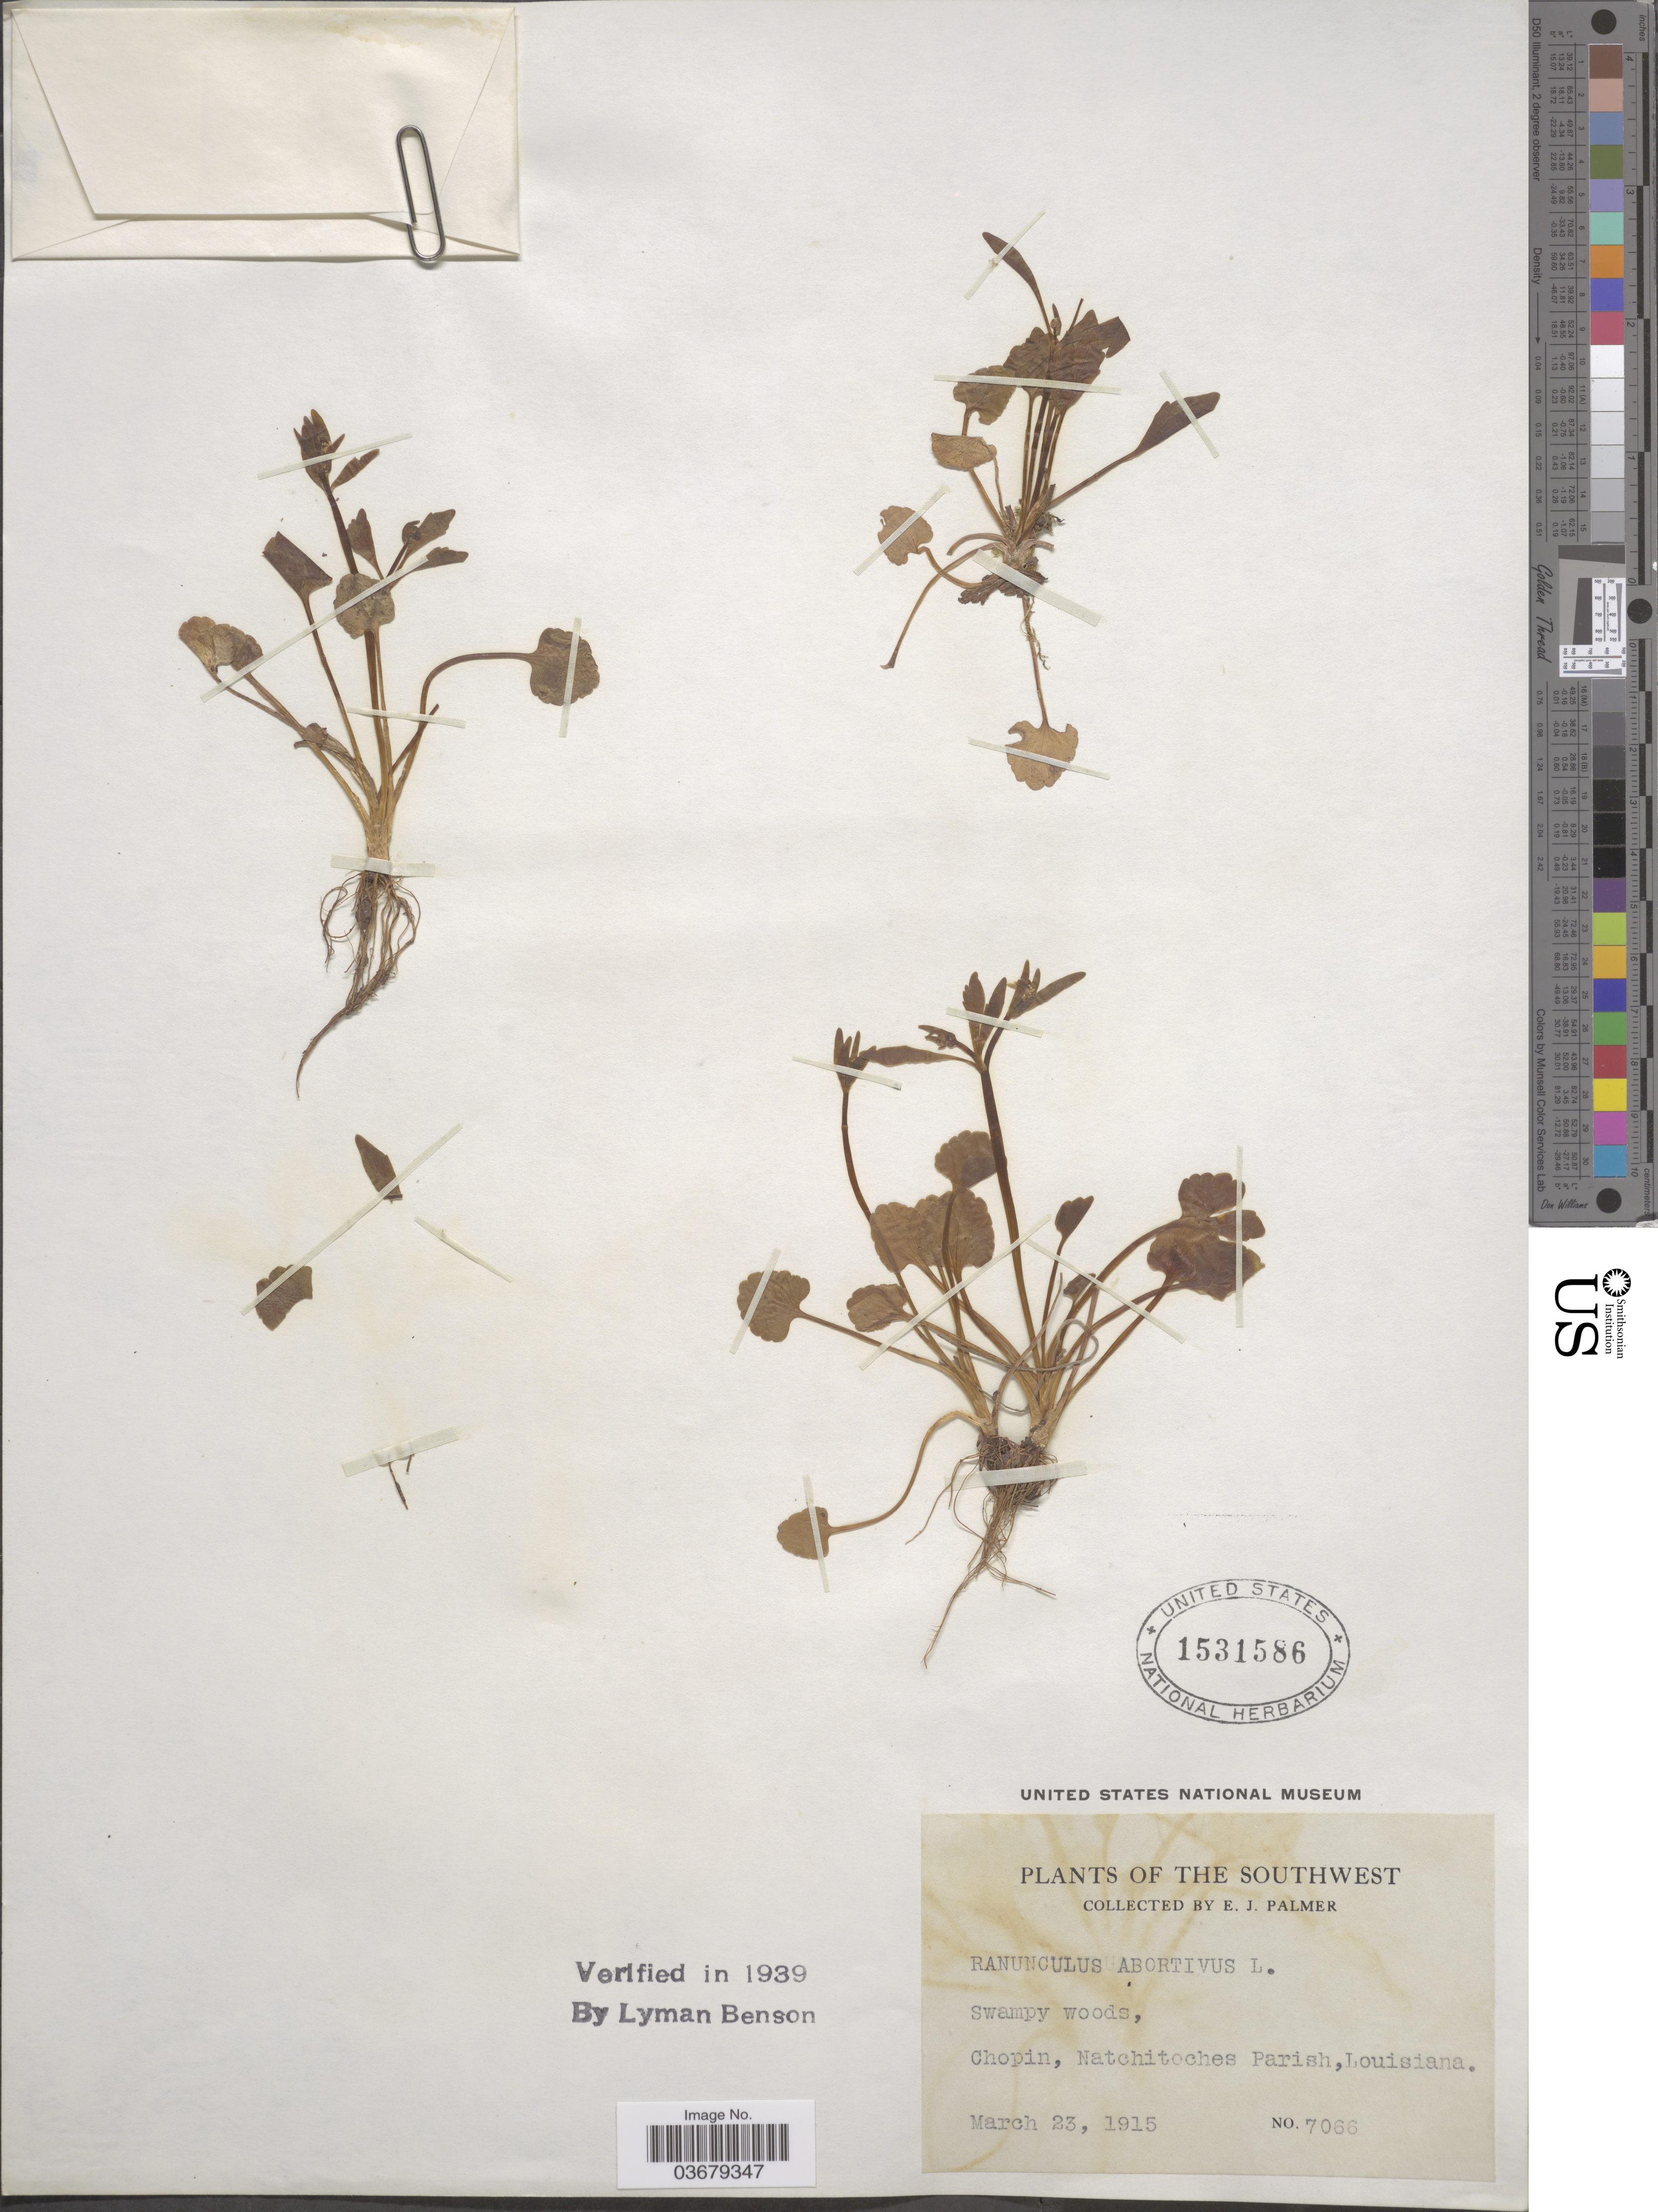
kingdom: Plantae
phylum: Tracheophyta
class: Magnoliopsida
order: Ranunculales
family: Ranunculaceae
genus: Ranunculus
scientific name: Ranunculus abortivus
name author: L.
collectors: E. J. Palmer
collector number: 7066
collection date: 1915-03-23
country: United States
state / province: Louisiana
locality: The Southwest. Chopin, Natchitoches Parish.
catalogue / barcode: US 1531586